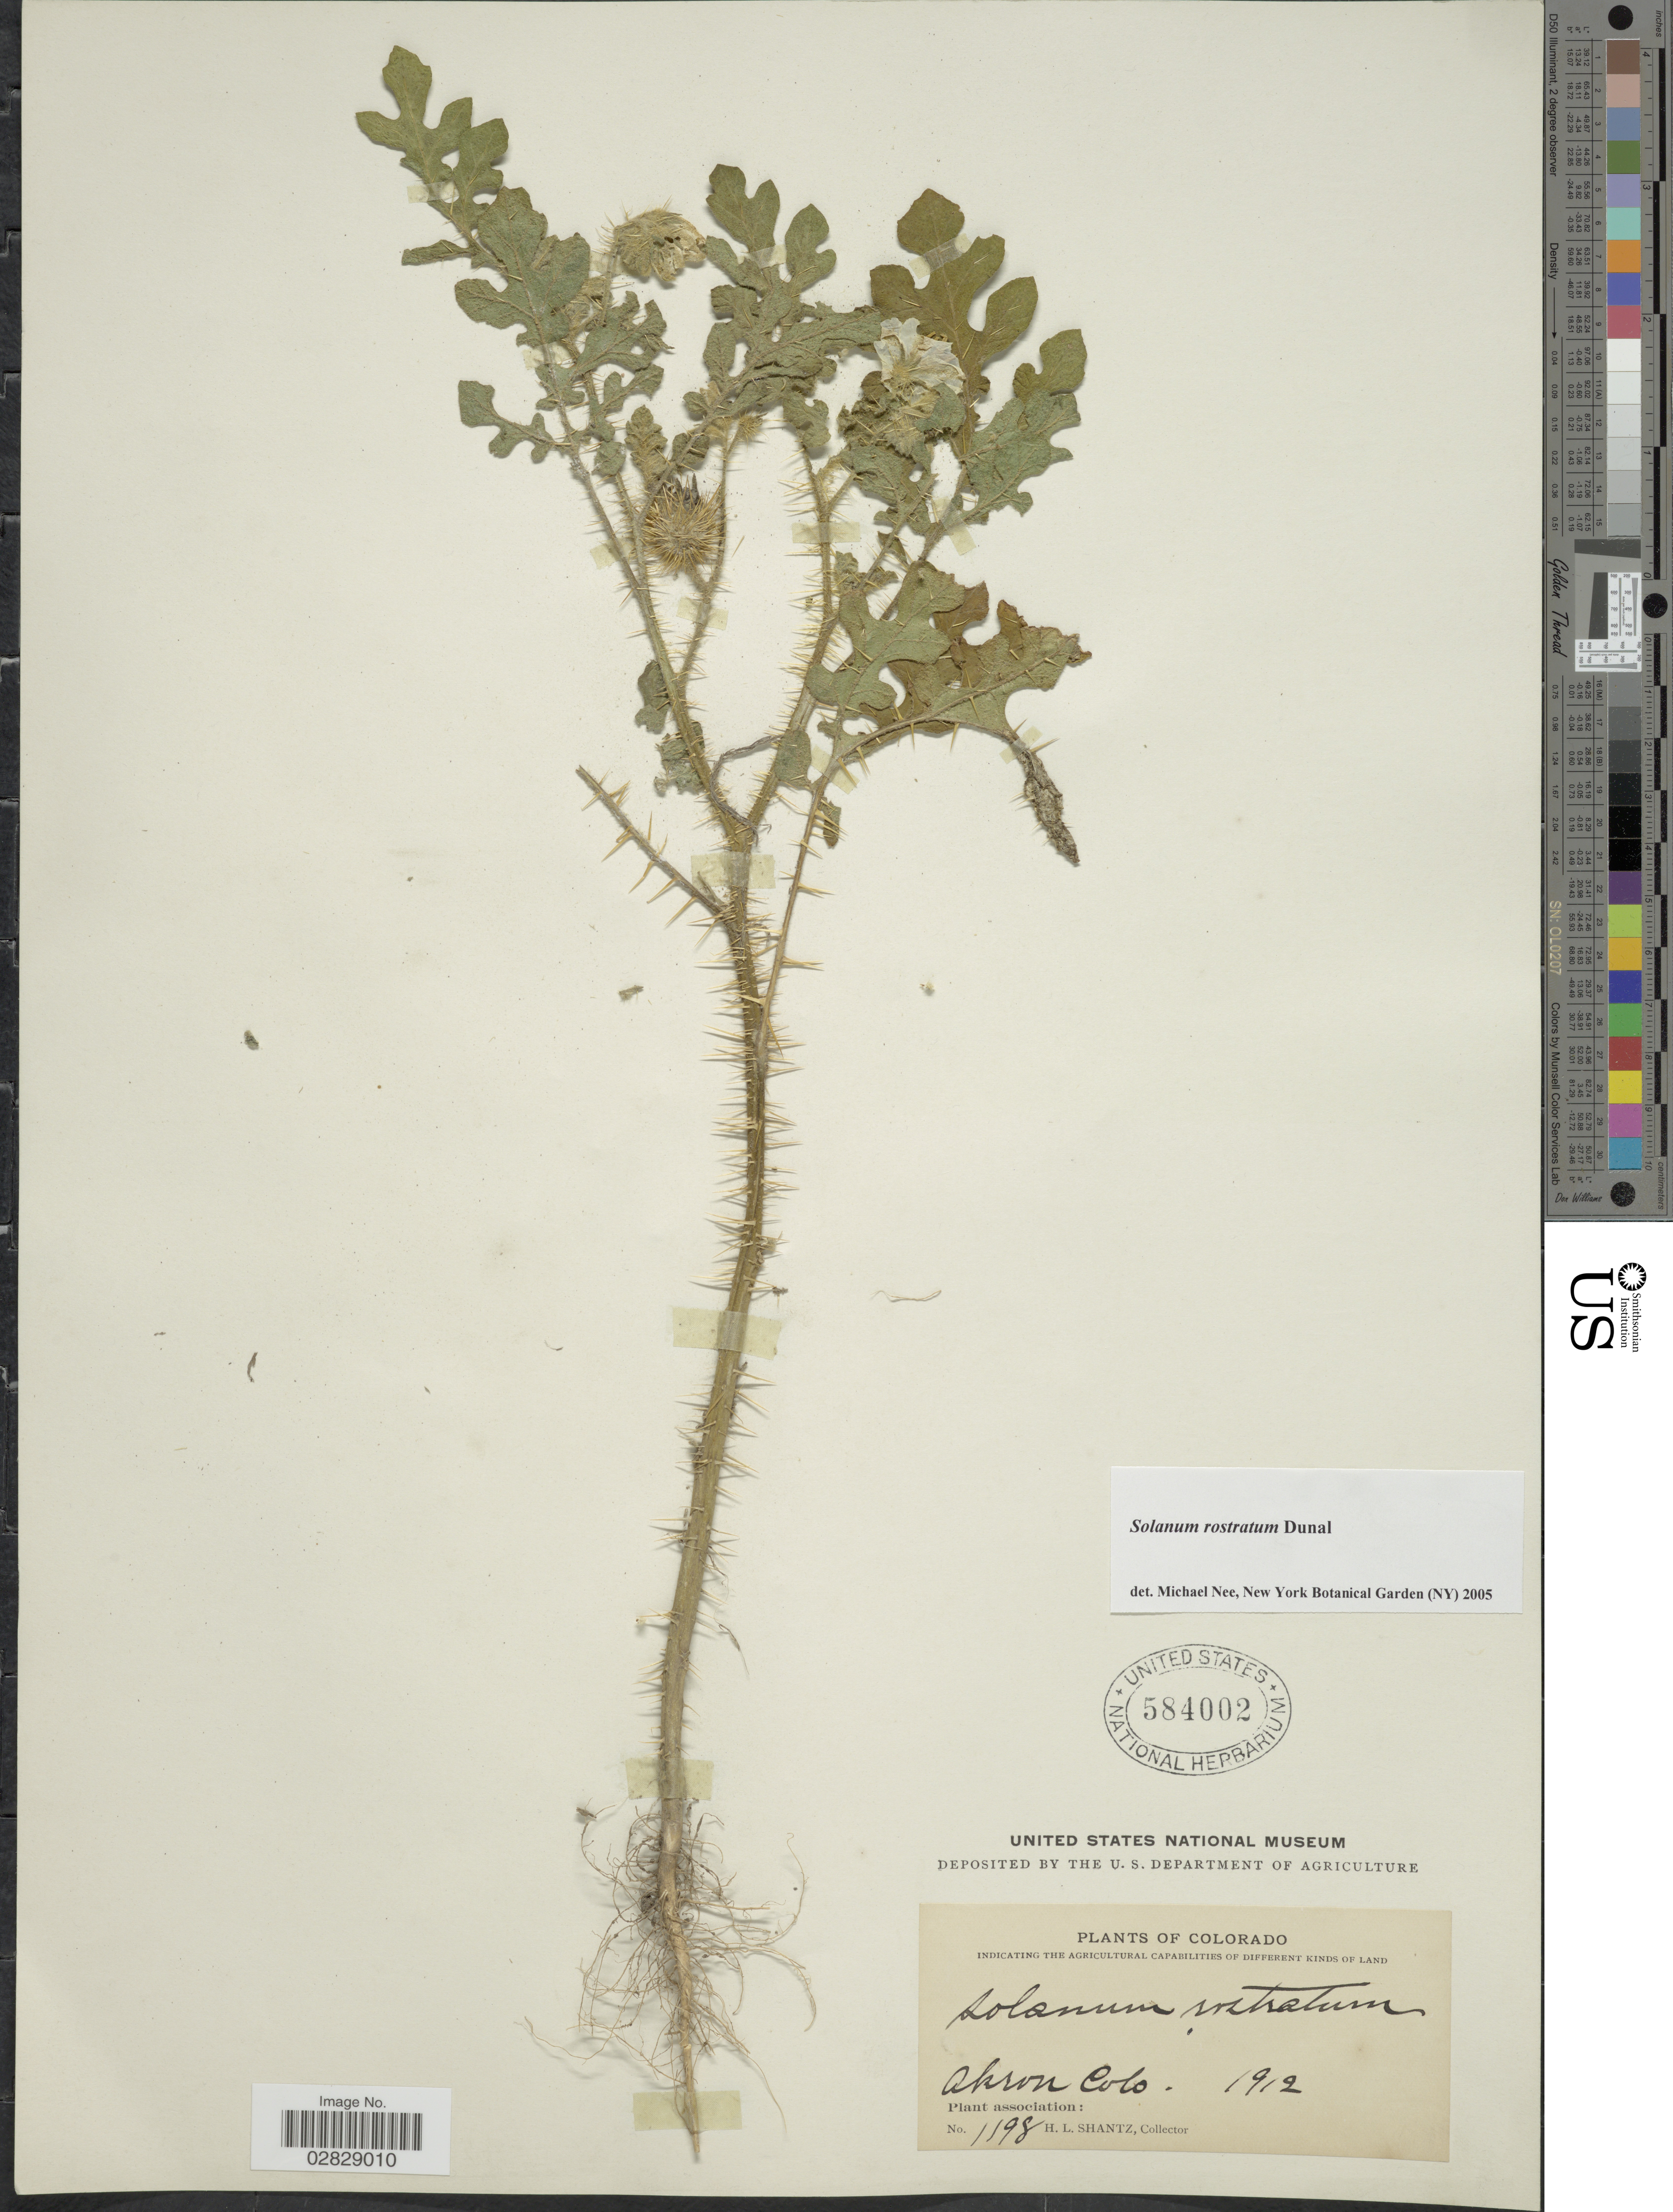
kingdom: Plantae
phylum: Tracheophyta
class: Magnoliopsida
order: Solanales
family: Solanaceae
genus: Solanum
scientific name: Solanum rostratum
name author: Dunal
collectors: H. Shantz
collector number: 1198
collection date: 1912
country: United States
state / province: Colorado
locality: Akron.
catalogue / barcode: US 584002